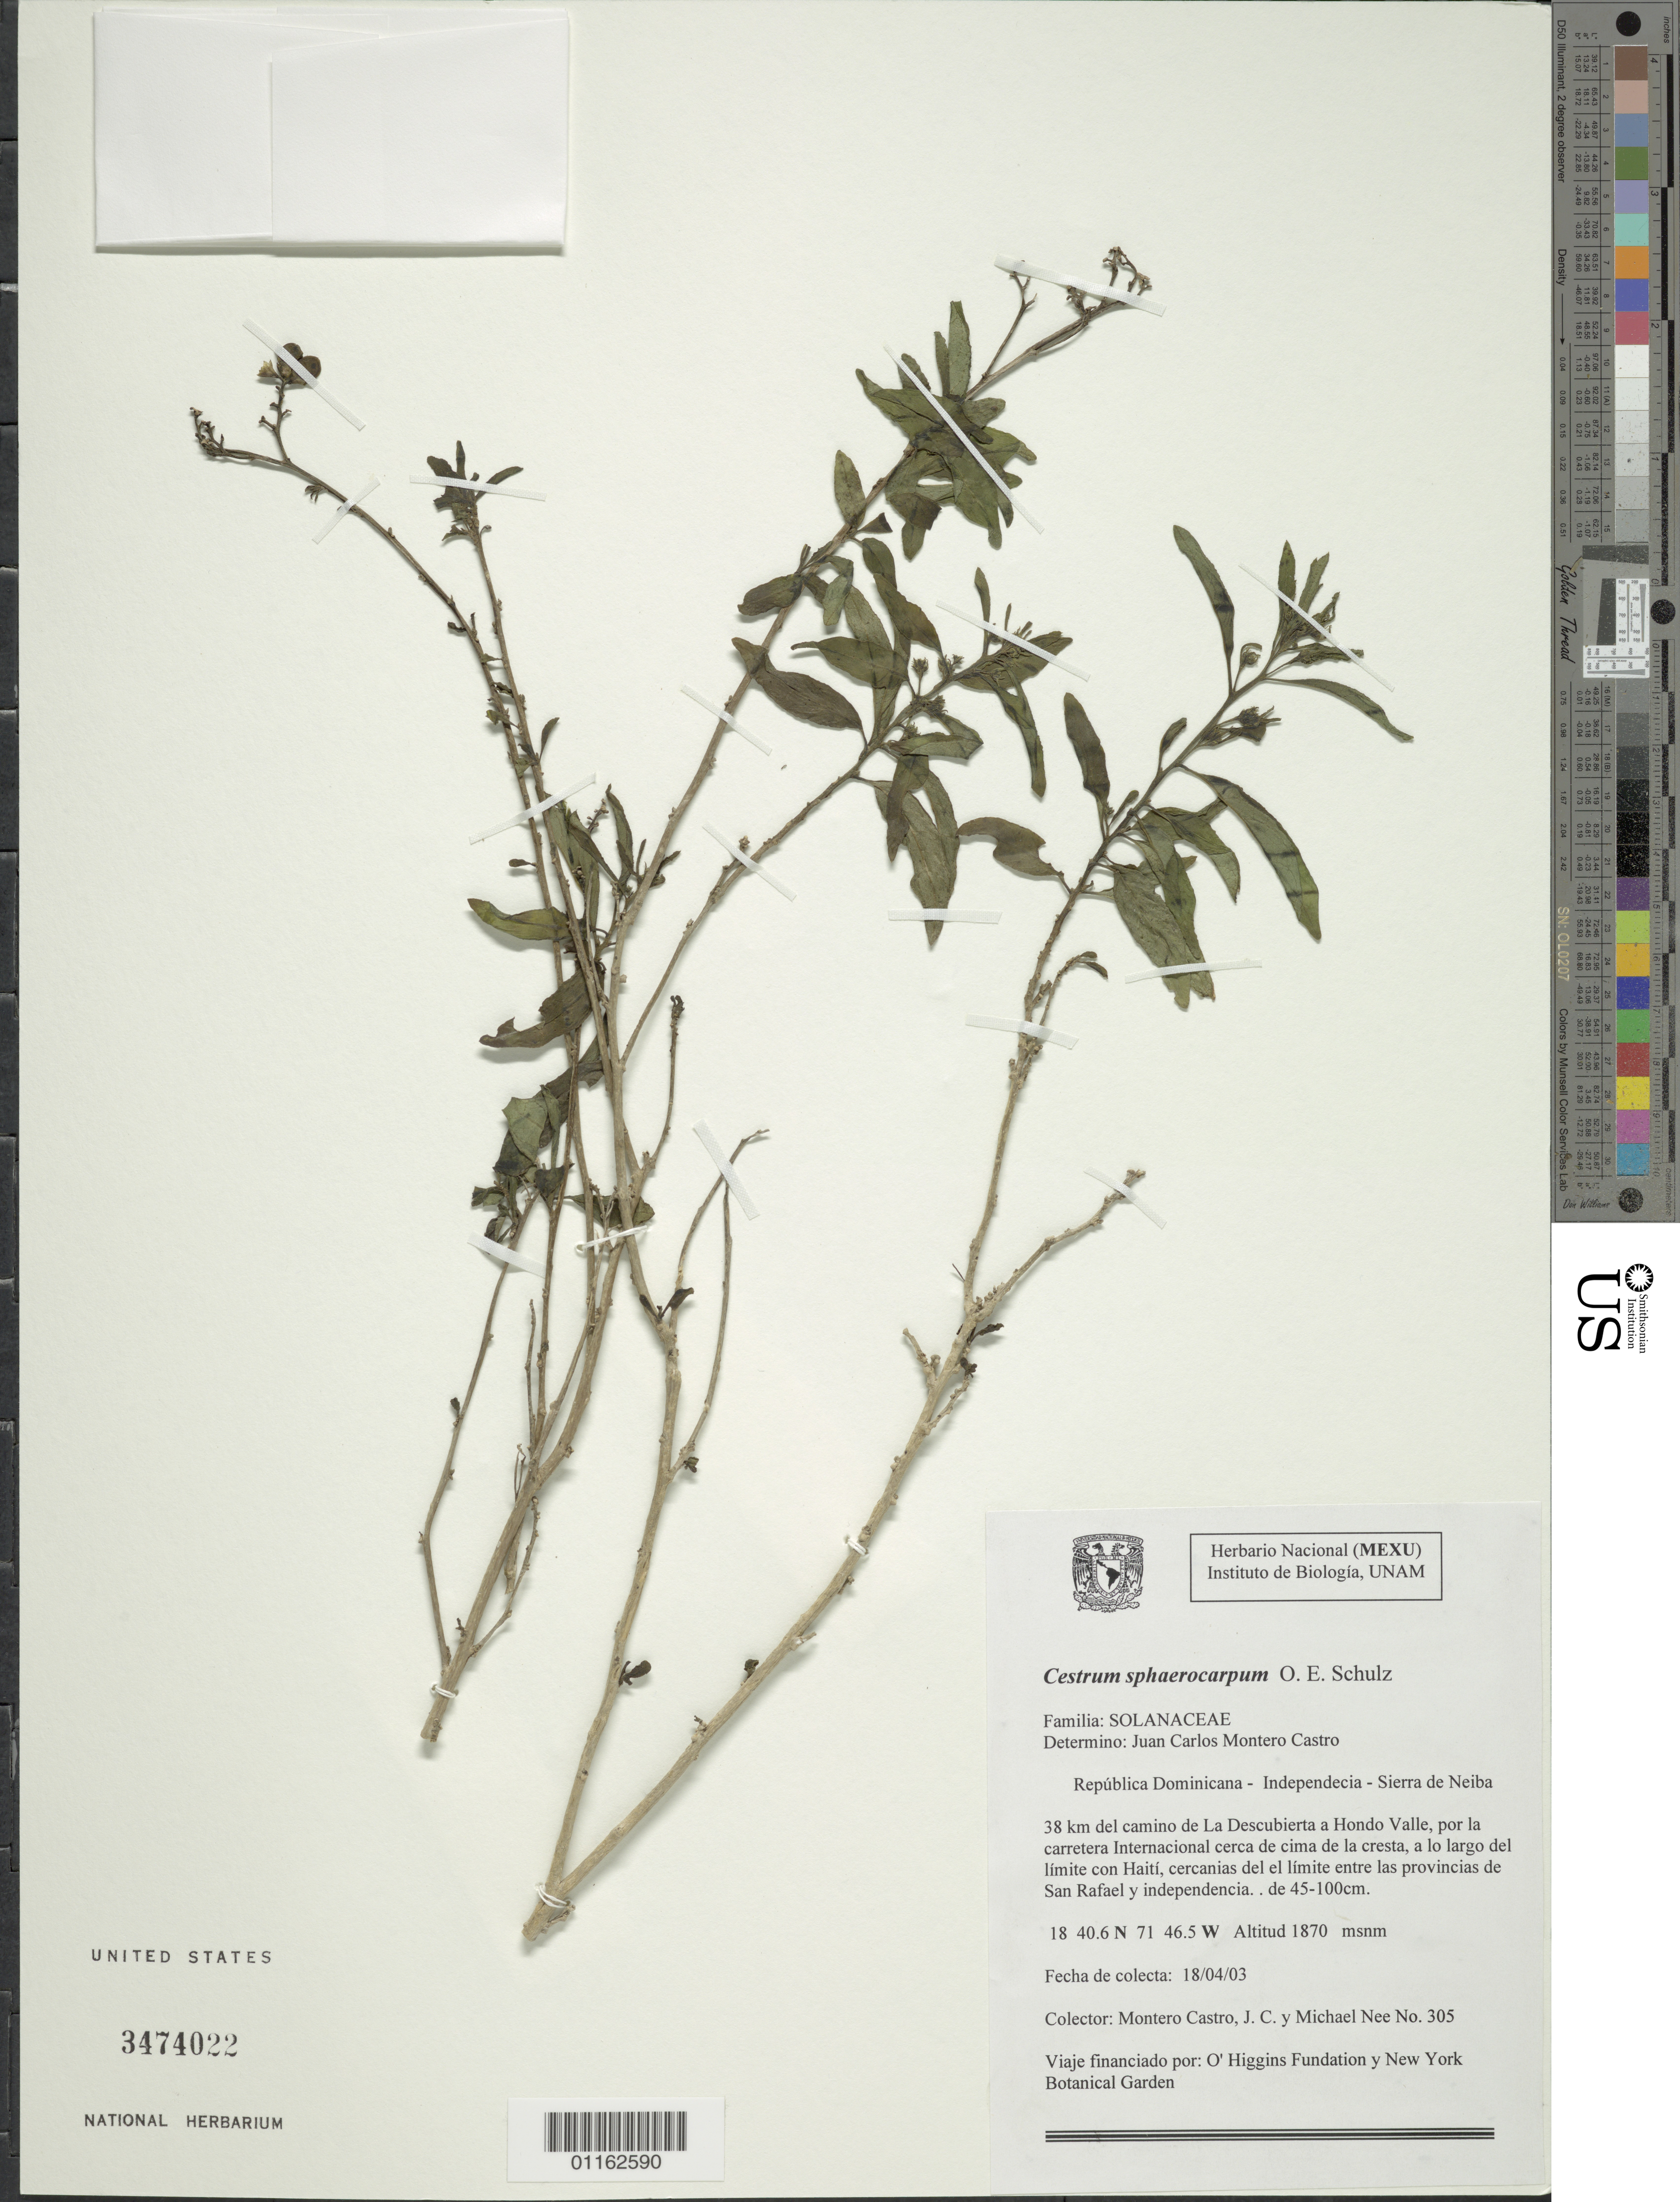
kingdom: Plantae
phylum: Tracheophyta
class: Magnoliopsida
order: Solanales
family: Solanaceae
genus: Cestrum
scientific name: Cestrum sphaerocarpum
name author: O.E. Schulz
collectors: J. Montero-Castro & M. Nee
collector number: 305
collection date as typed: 18 Apr 2003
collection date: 2003-04-18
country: Dominican Republic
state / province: Independencia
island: Hispaniola I.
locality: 30 km del Camino de La Descubierta a Hondo Valle por la carretera Internacional cerca de cima de las cresta a lo largo del limite con Haiti cercanias del limite entre San Rafael y Independencia. Sierra de Neiba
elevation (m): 1870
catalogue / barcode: US 3474022